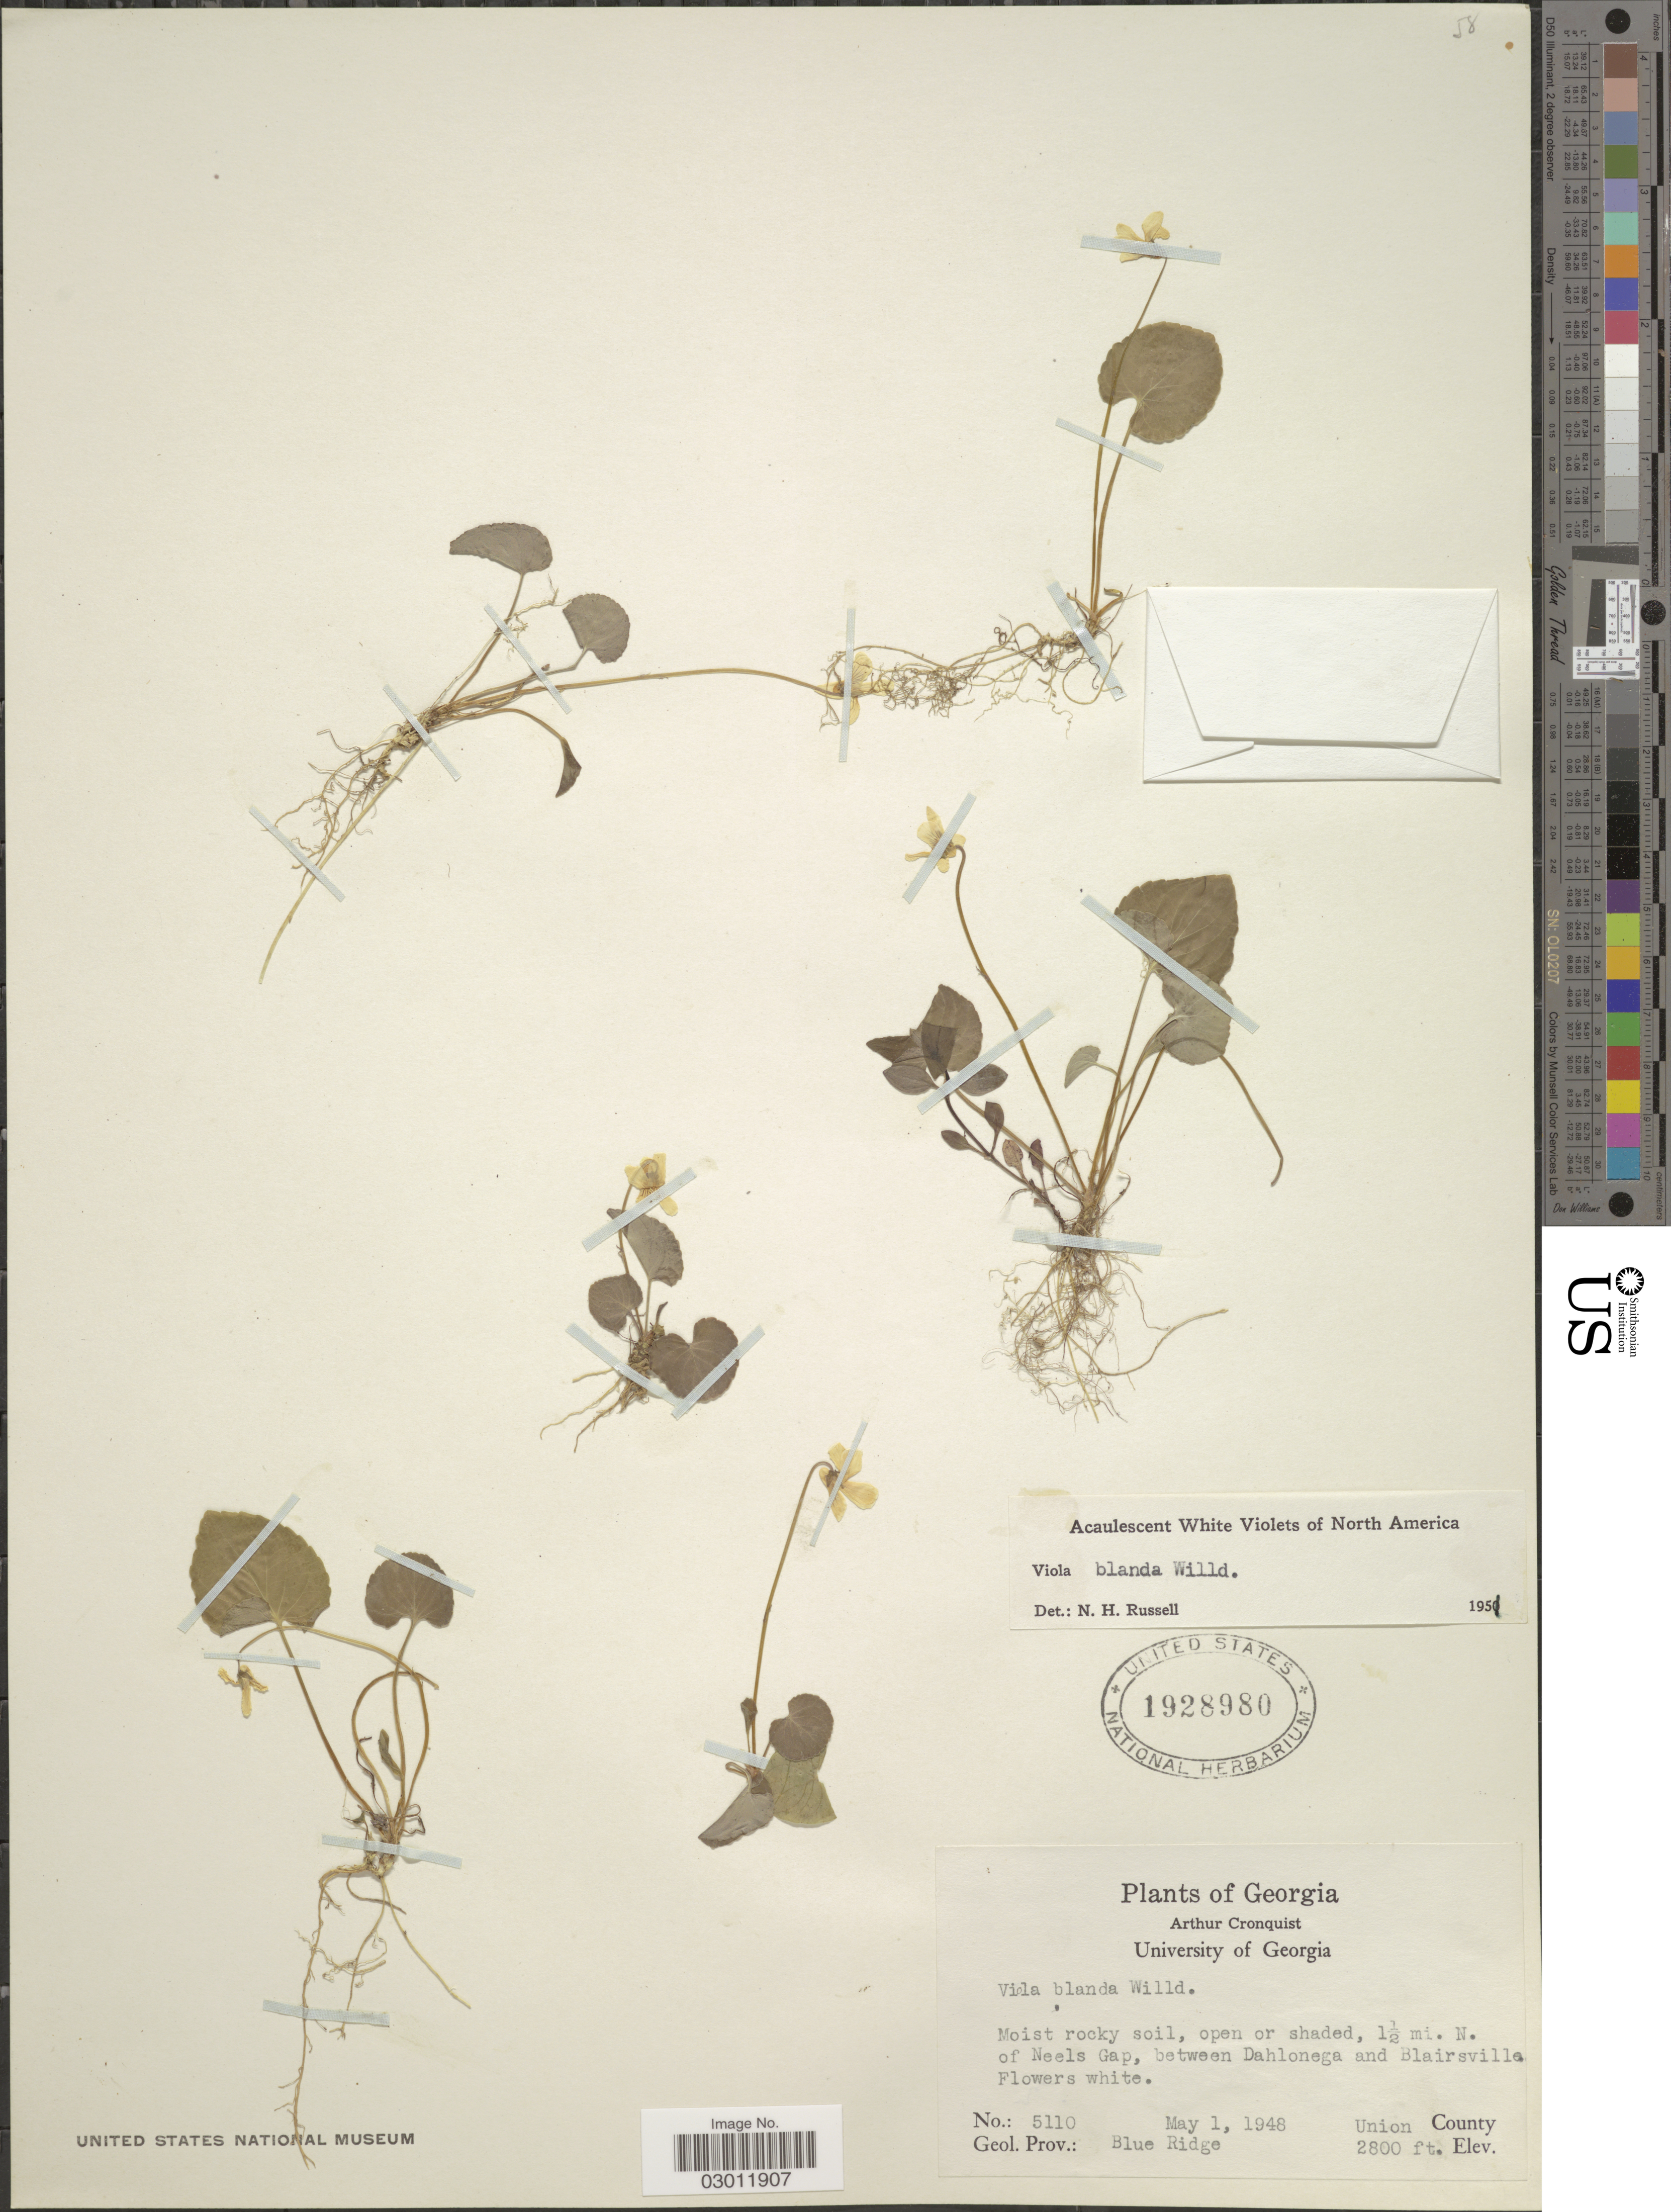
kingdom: Plantae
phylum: Tracheophyta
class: Magnoliopsida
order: Malpighiales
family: Violaceae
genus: Viola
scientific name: Viola blanda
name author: Willd.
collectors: A. J. Cronquist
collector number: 5110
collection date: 1948-05-01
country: United States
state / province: Georgia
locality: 1½ mi. N. of Neels Gap, between Dahlonega and Blairsville. Union County. Geol. Prov.: Blue Ridge.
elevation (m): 853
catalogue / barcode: US 1928980